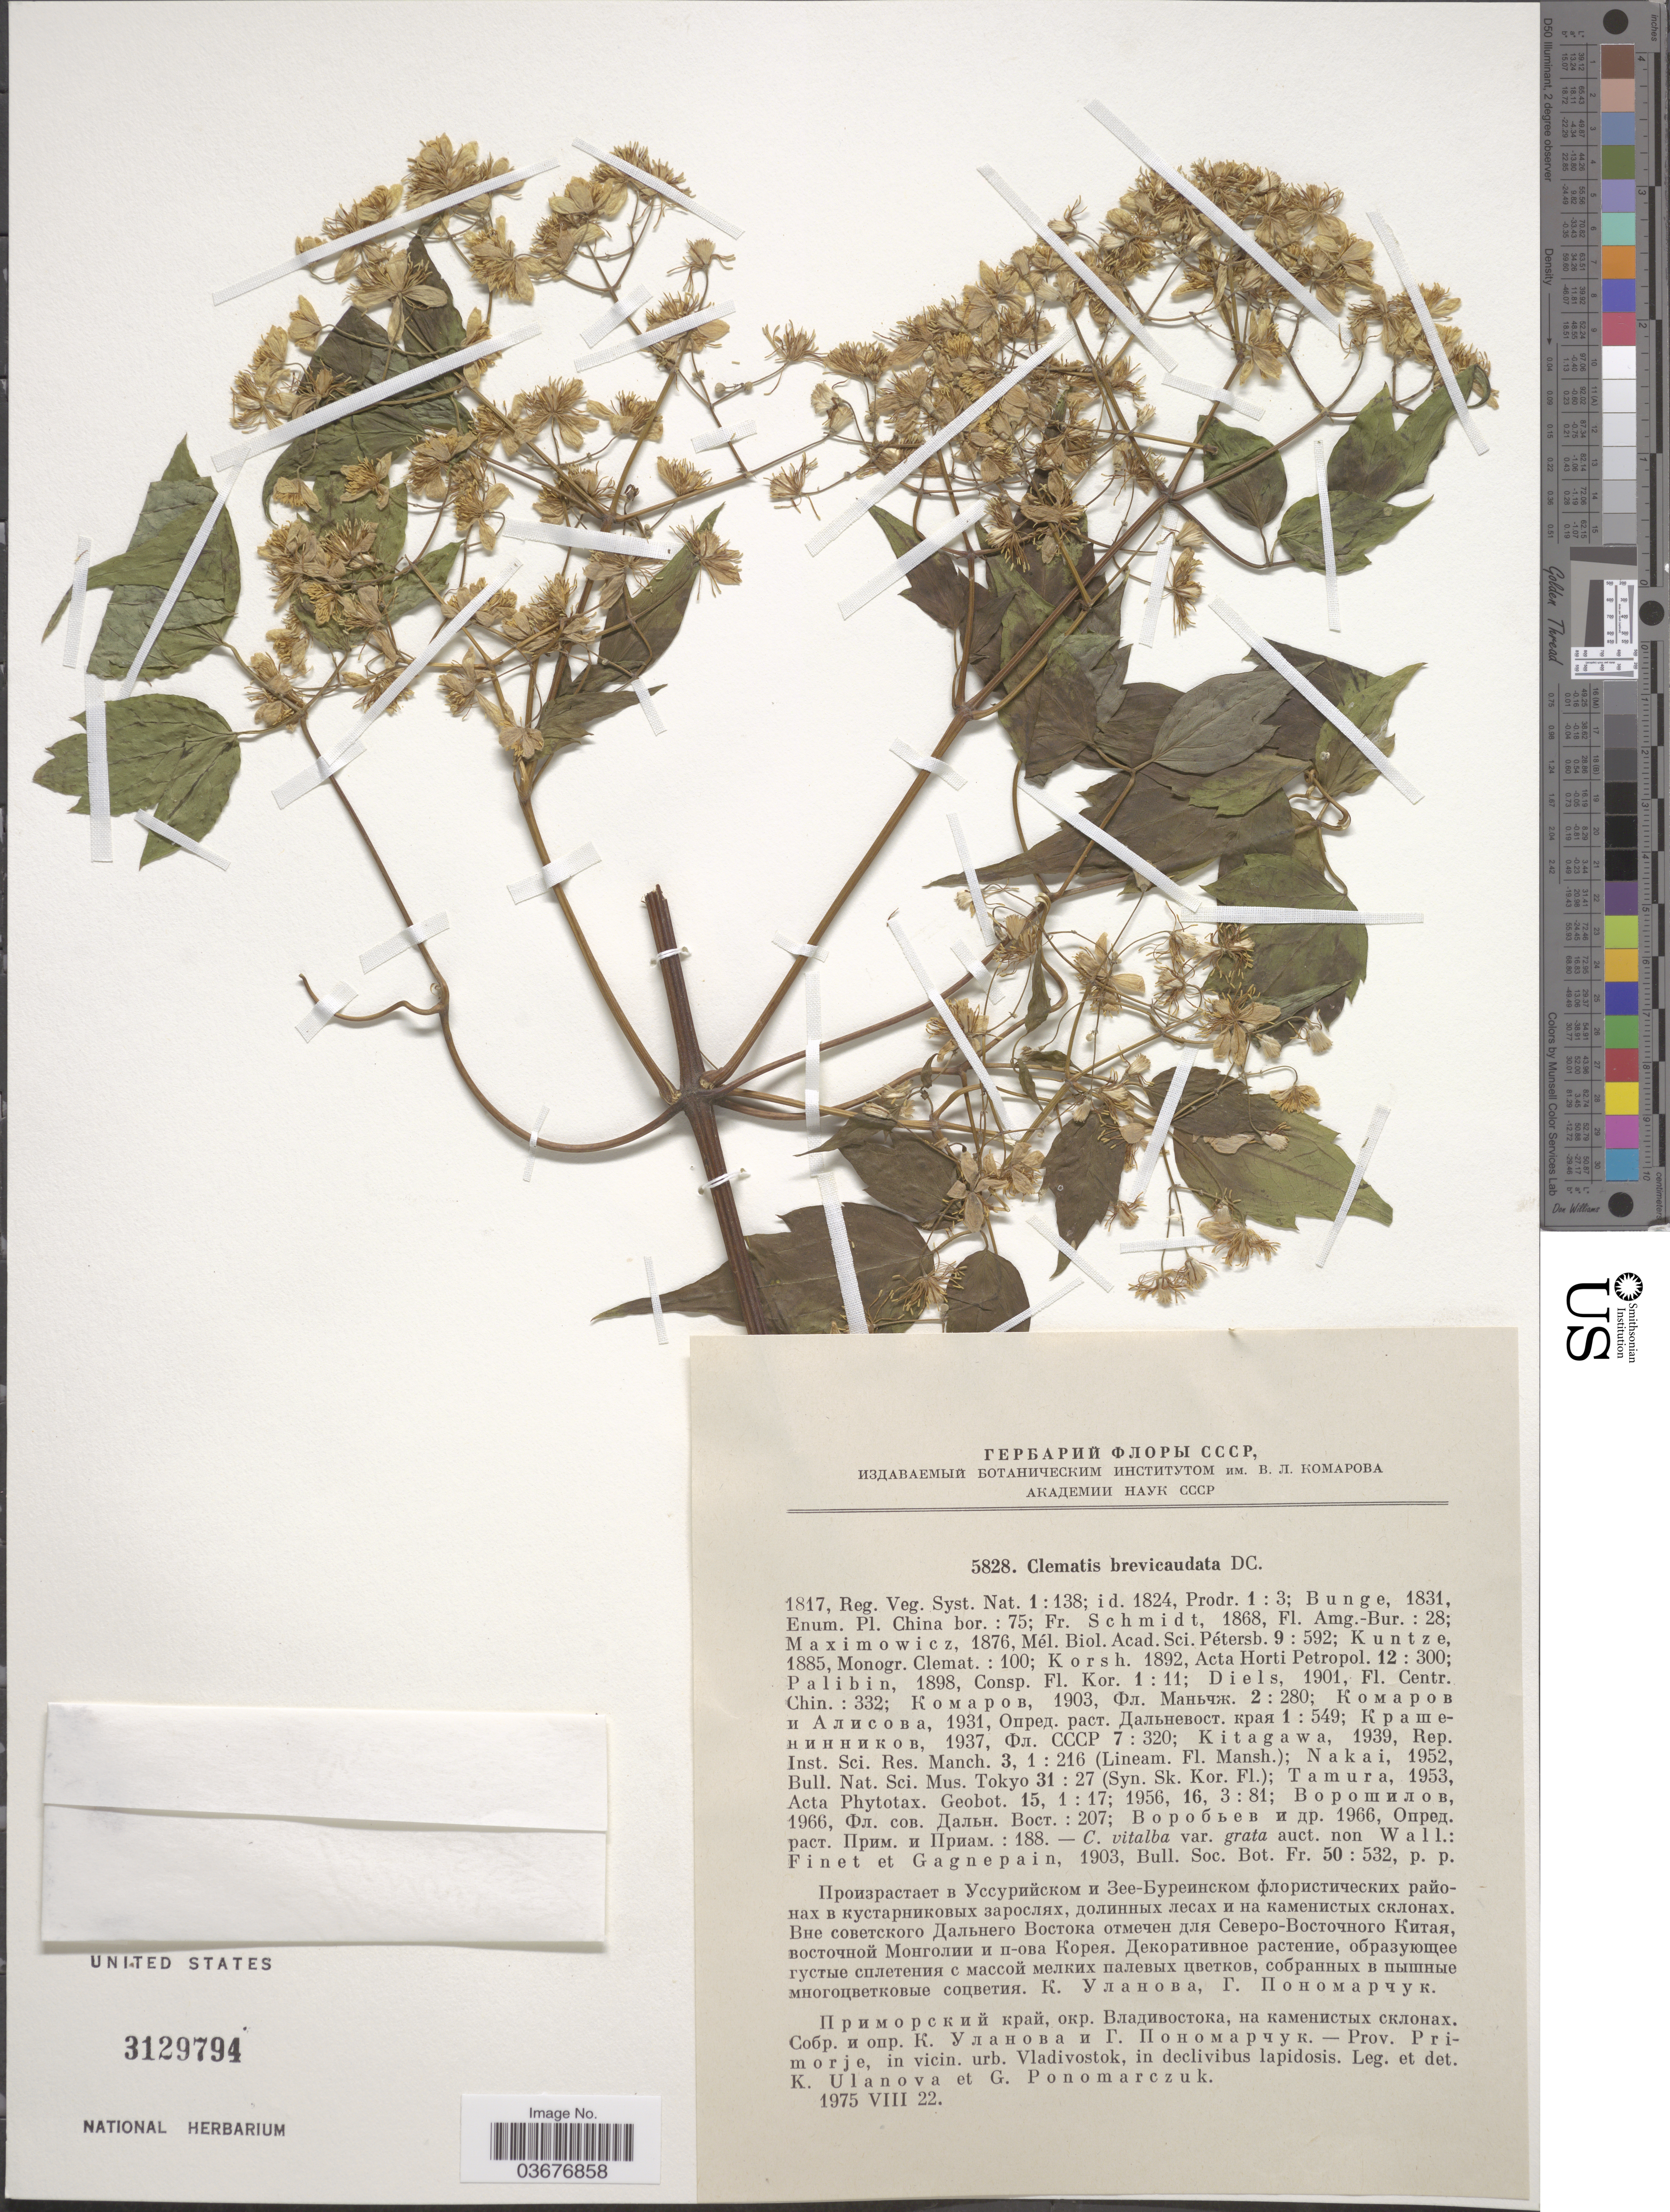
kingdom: Plantae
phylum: Tracheophyta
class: Magnoliopsida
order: Ranunculales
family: Ranunculaceae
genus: Clematis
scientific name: Clematis brevicaudata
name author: DC.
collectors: K. Ulanova & G. Ponomarczuk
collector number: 5828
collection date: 1975-08-22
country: Russian Federation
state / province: Primorsky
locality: Prov. Primorje, in vicin. urb. Vladivostok, in declivibus lapidosis.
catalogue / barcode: US 3129794